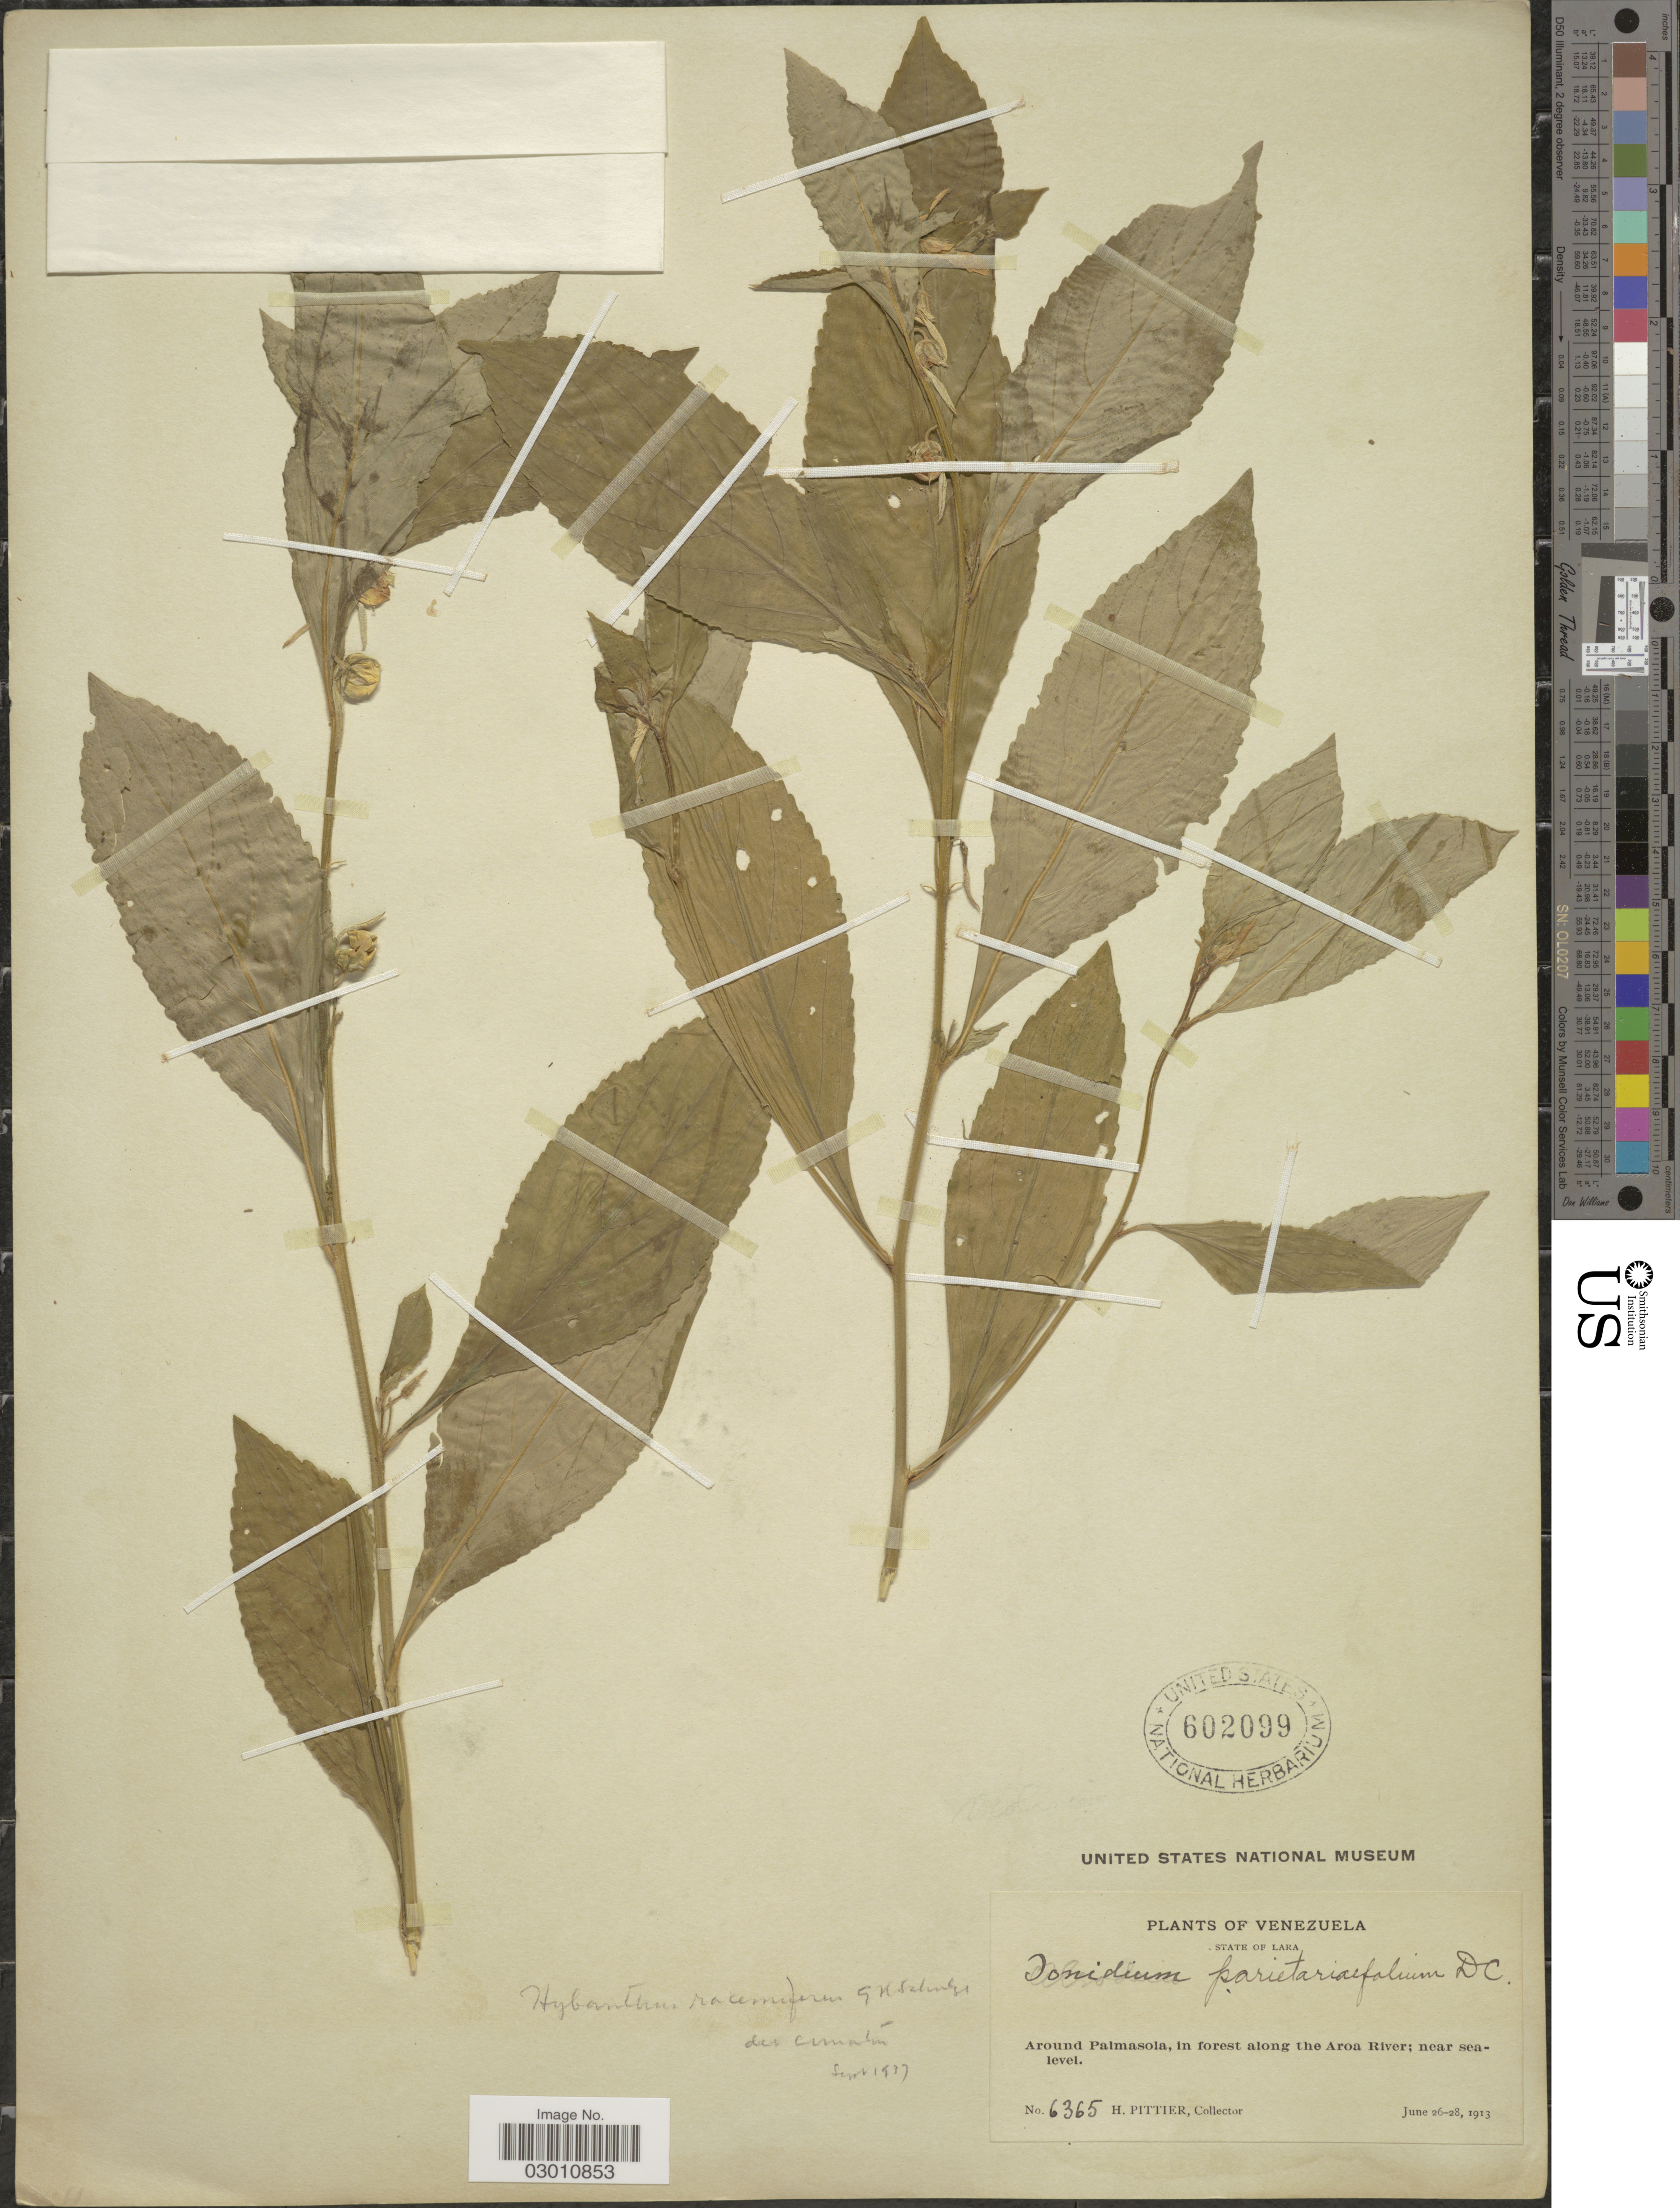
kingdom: Plantae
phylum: Tracheophyta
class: Magnoliopsida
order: Malpighiales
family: Violaceae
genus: Hybanthus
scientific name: Hybanthus racemiferus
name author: Schulze-Menz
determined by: Strong, Mark T., (BOT), Smithsonian Institution - National Museum of Natural History (UNITED STATES)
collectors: H. F. Pittier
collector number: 6365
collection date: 1913-06-26/1913-06-28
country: Venezuela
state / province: Lara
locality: Around Palmasola, in forest along the Aroa River.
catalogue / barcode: US 602099